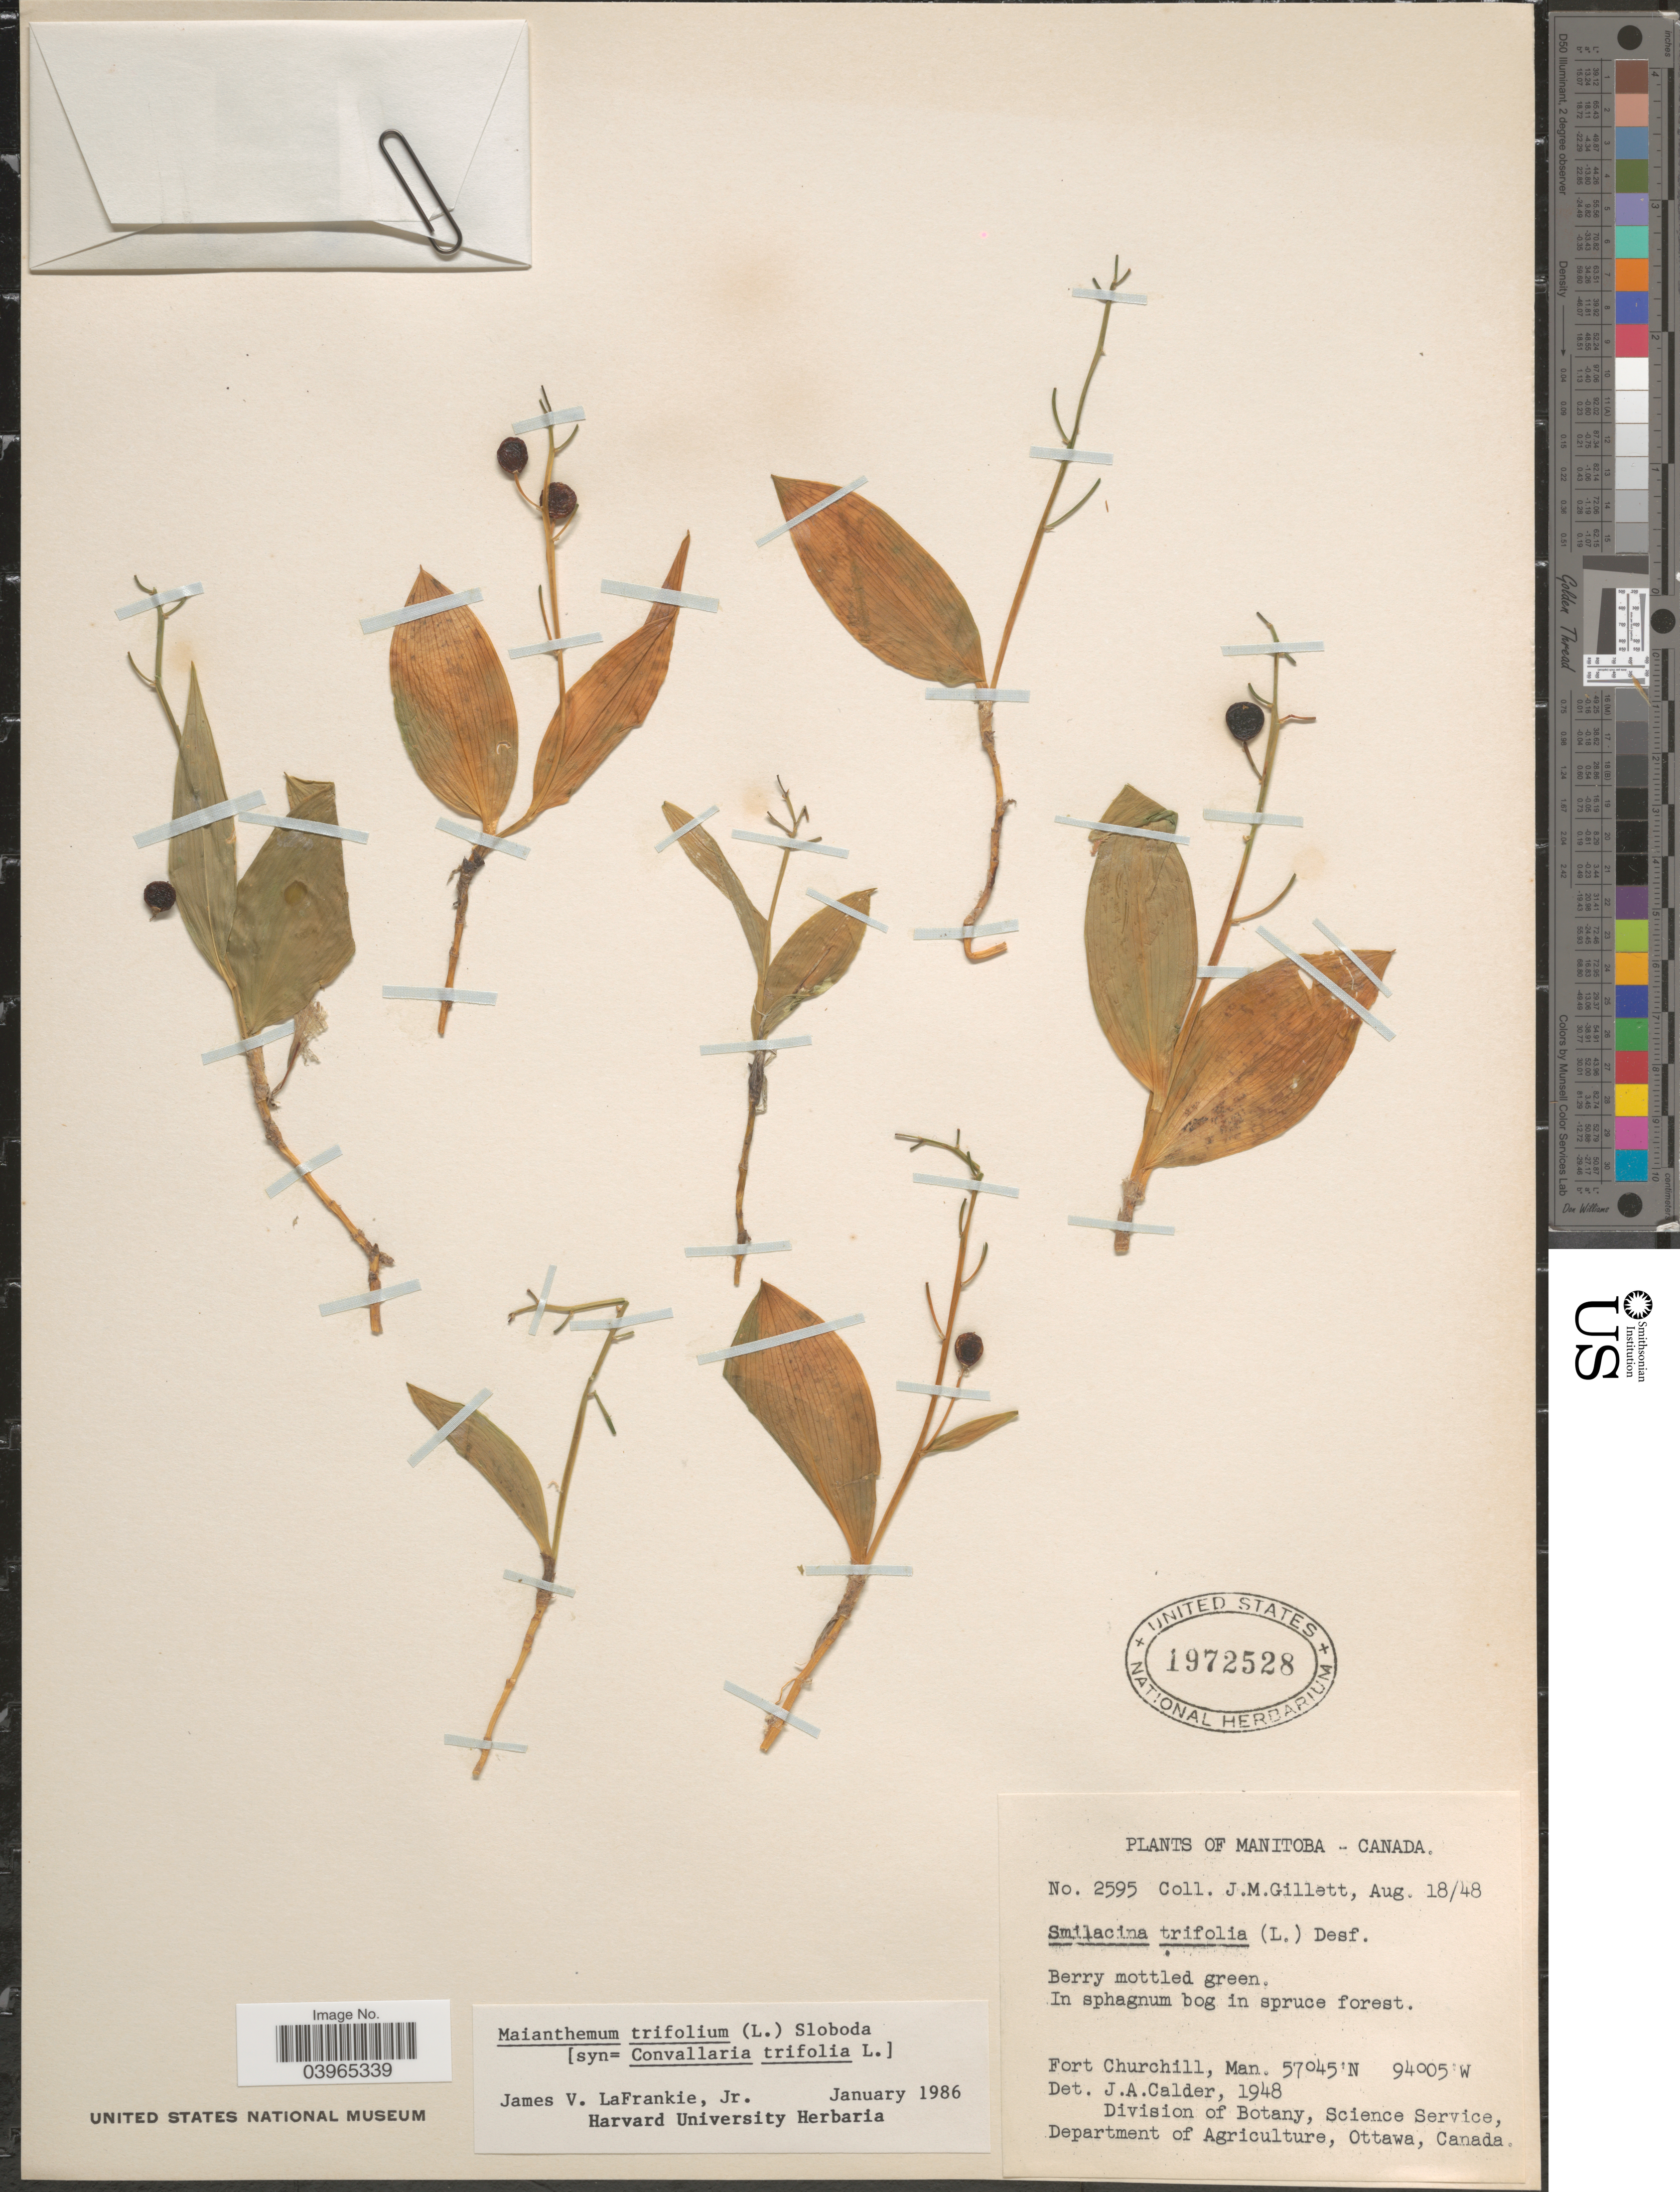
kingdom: Plantae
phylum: Tracheophyta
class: Liliopsida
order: Asparagales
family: Asparagaceae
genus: Maianthemum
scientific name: Maianthemum trifolium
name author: (L.) Sloboda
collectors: J. M. Gillett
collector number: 2595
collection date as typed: Transcribed d/m/y: 18/8/48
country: Canada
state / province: Manitoba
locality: Fort Churchill.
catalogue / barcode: US 1972528